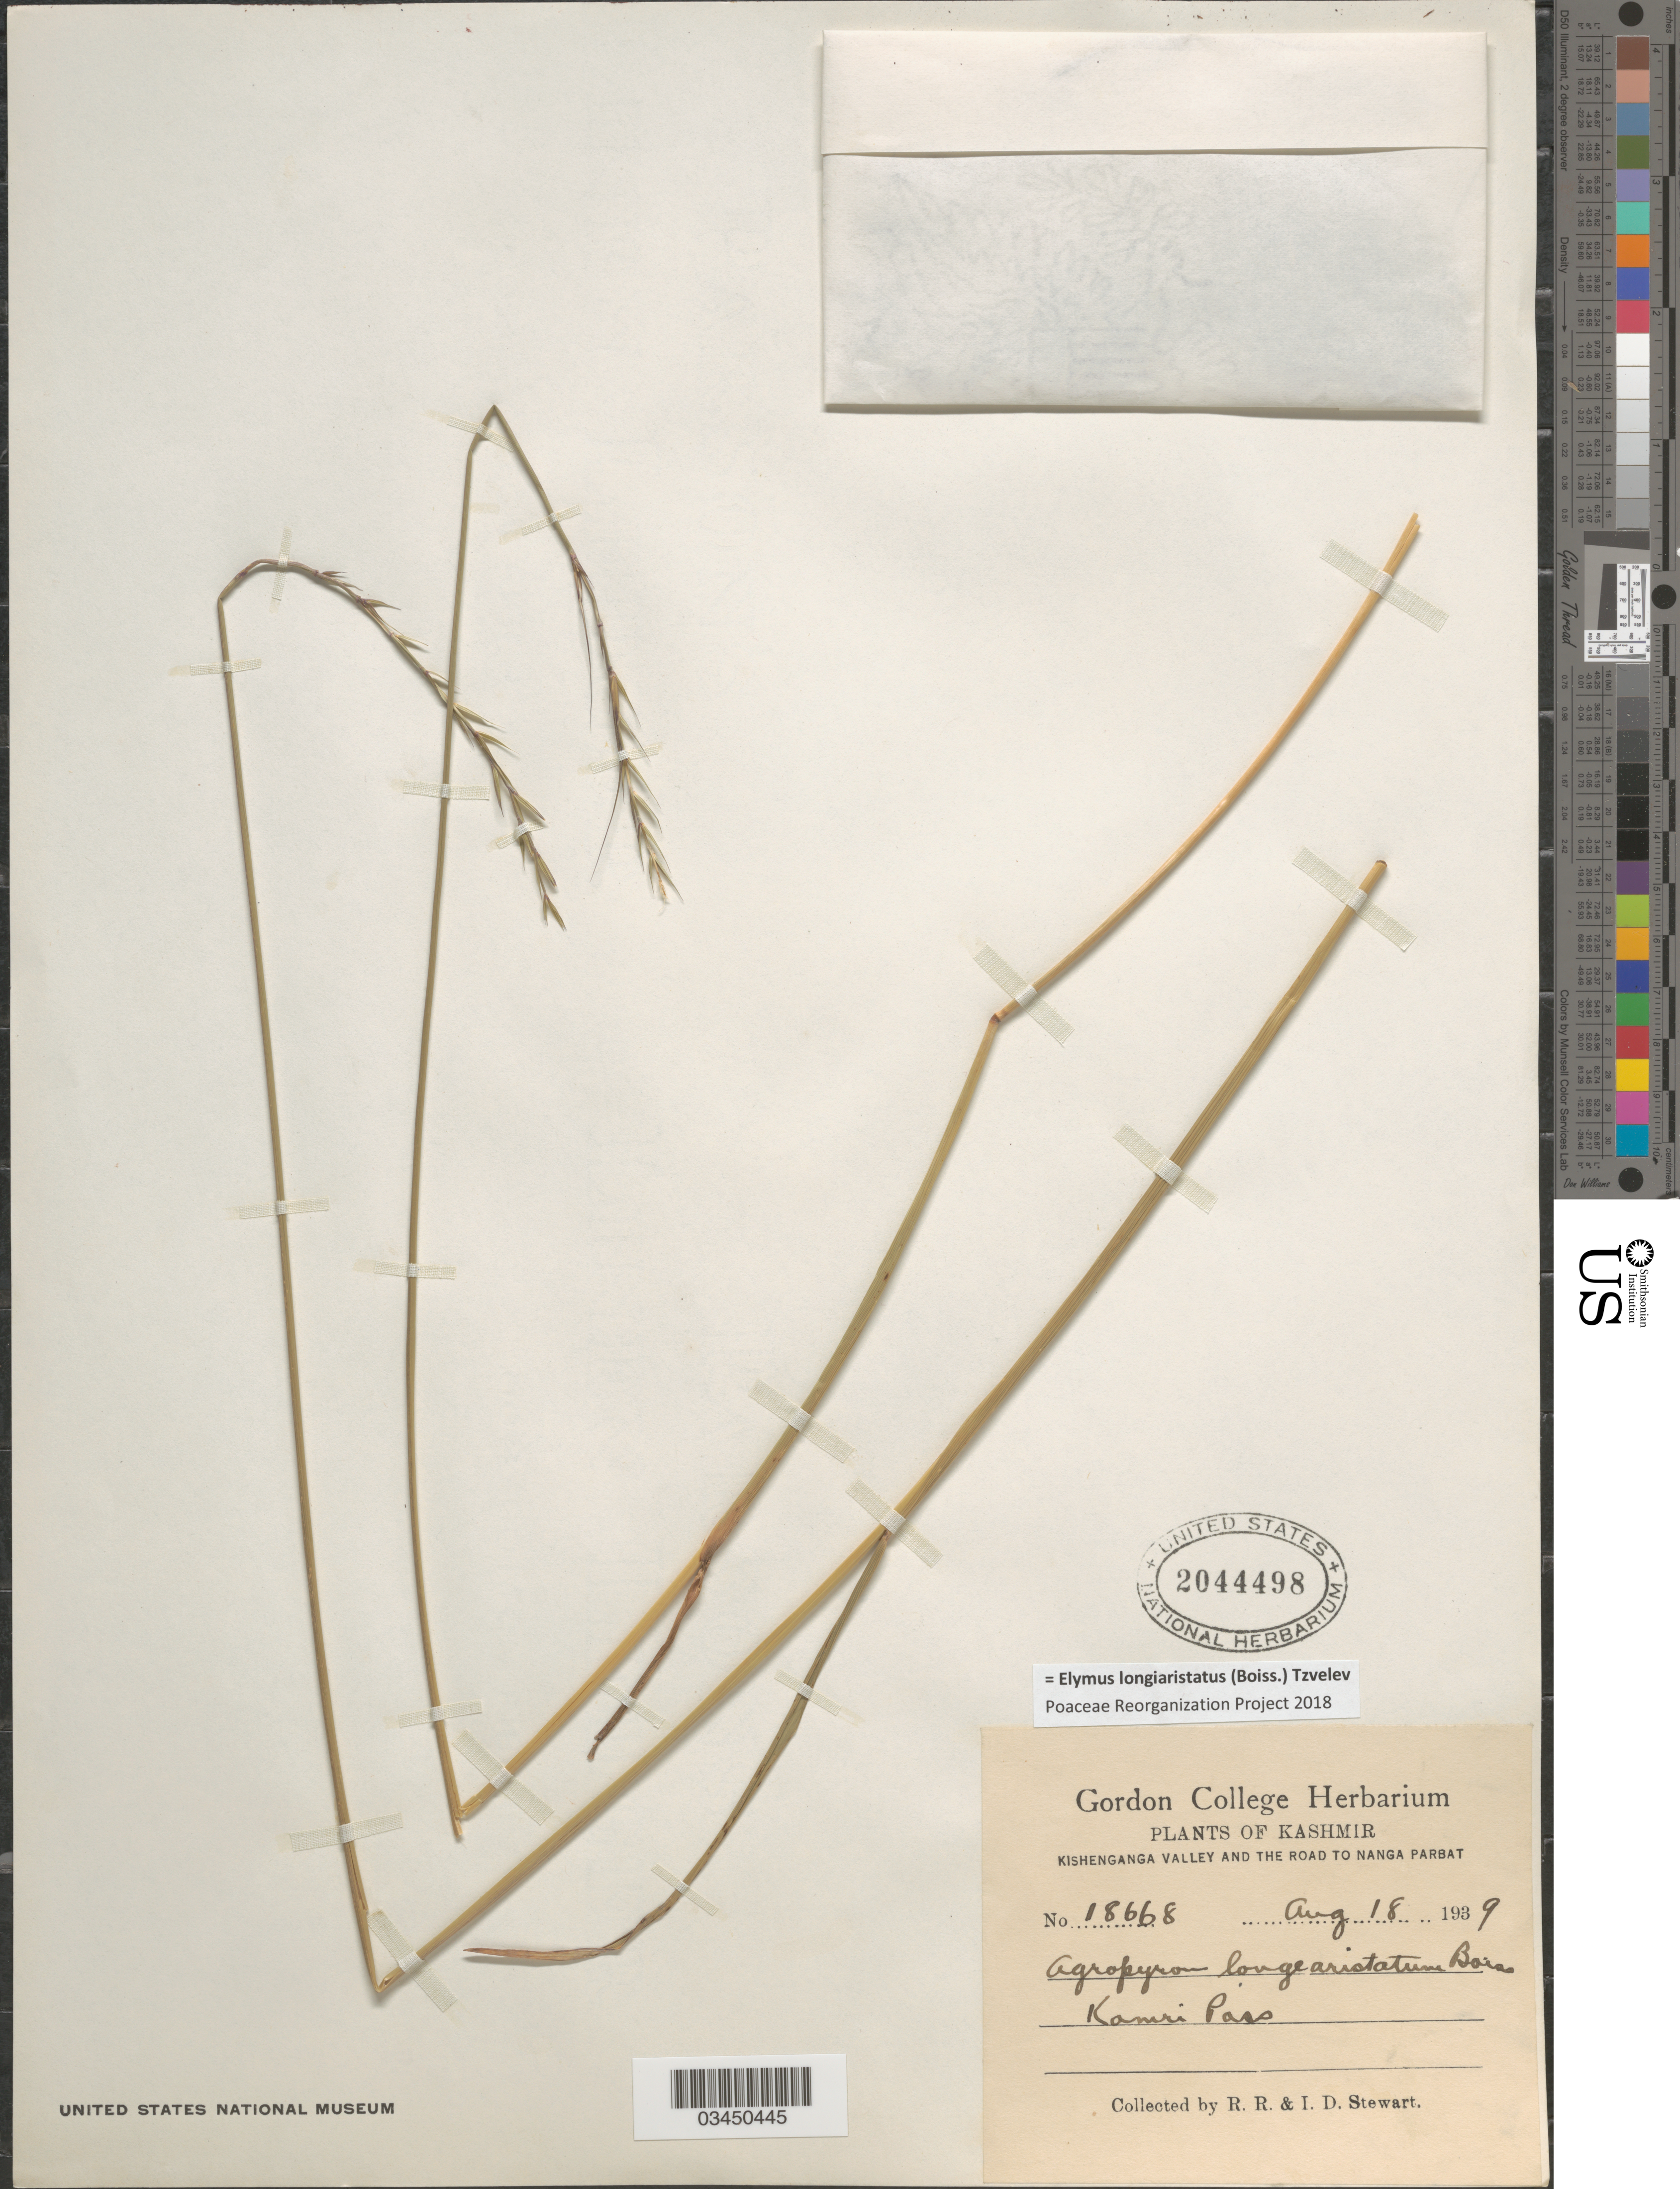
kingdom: Plantae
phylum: Tracheophyta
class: Liliopsida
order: Poales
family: Poaceae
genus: Elymus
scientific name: Elymus longiaristatus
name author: (Boiss.) Tzvelev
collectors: R. Stewart & I. Stewart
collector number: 18668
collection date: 1939-08-18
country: India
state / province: Jammu and Kashmir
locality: Kashmir. Kishenganga Valley and the road to Nanga Parbat. Kamri Pass.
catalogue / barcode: US 2044498